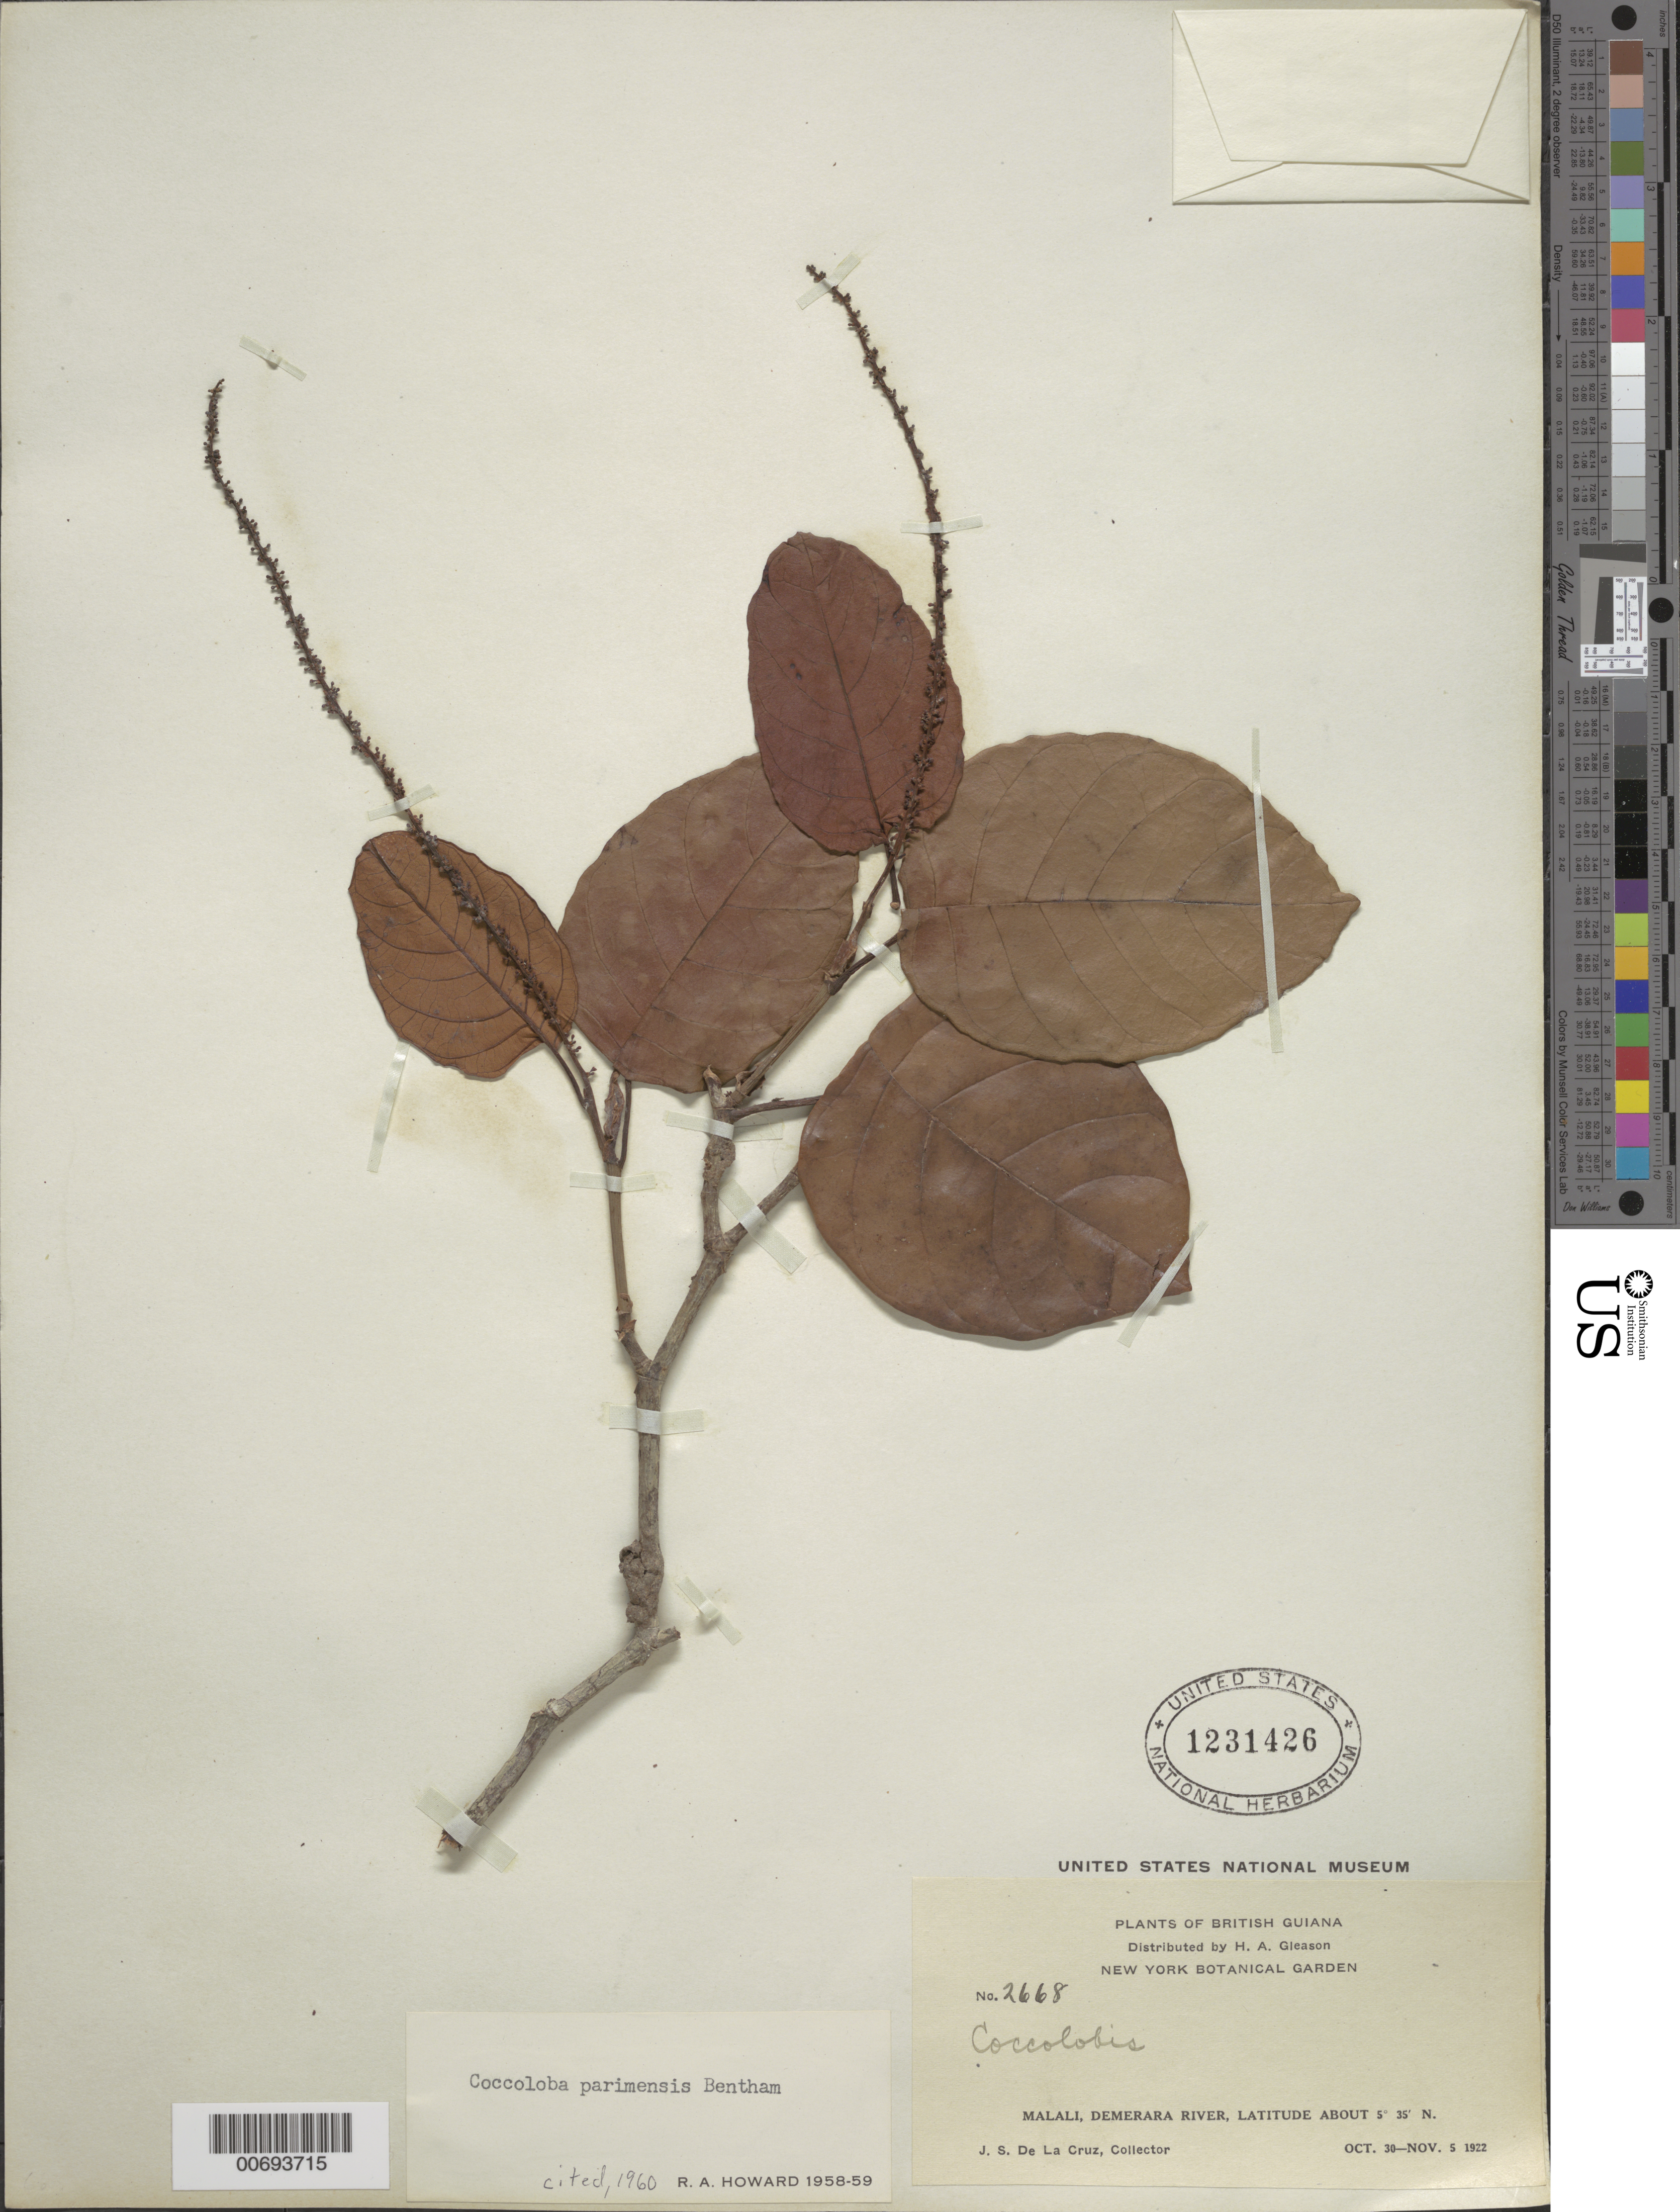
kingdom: Plantae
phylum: Tracheophyta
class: Magnoliopsida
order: Caryophyllales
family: Polygonaceae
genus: Coccoloba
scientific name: Coccoloba parimensis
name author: Benth.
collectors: J. S. de la Cruz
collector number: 2668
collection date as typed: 30-Oct-22 to 5-Nov-22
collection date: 1922-10-30/1922-11-05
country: Guyana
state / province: U. Demerara-Berbice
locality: Malali, Demerara R.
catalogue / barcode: US 1231426